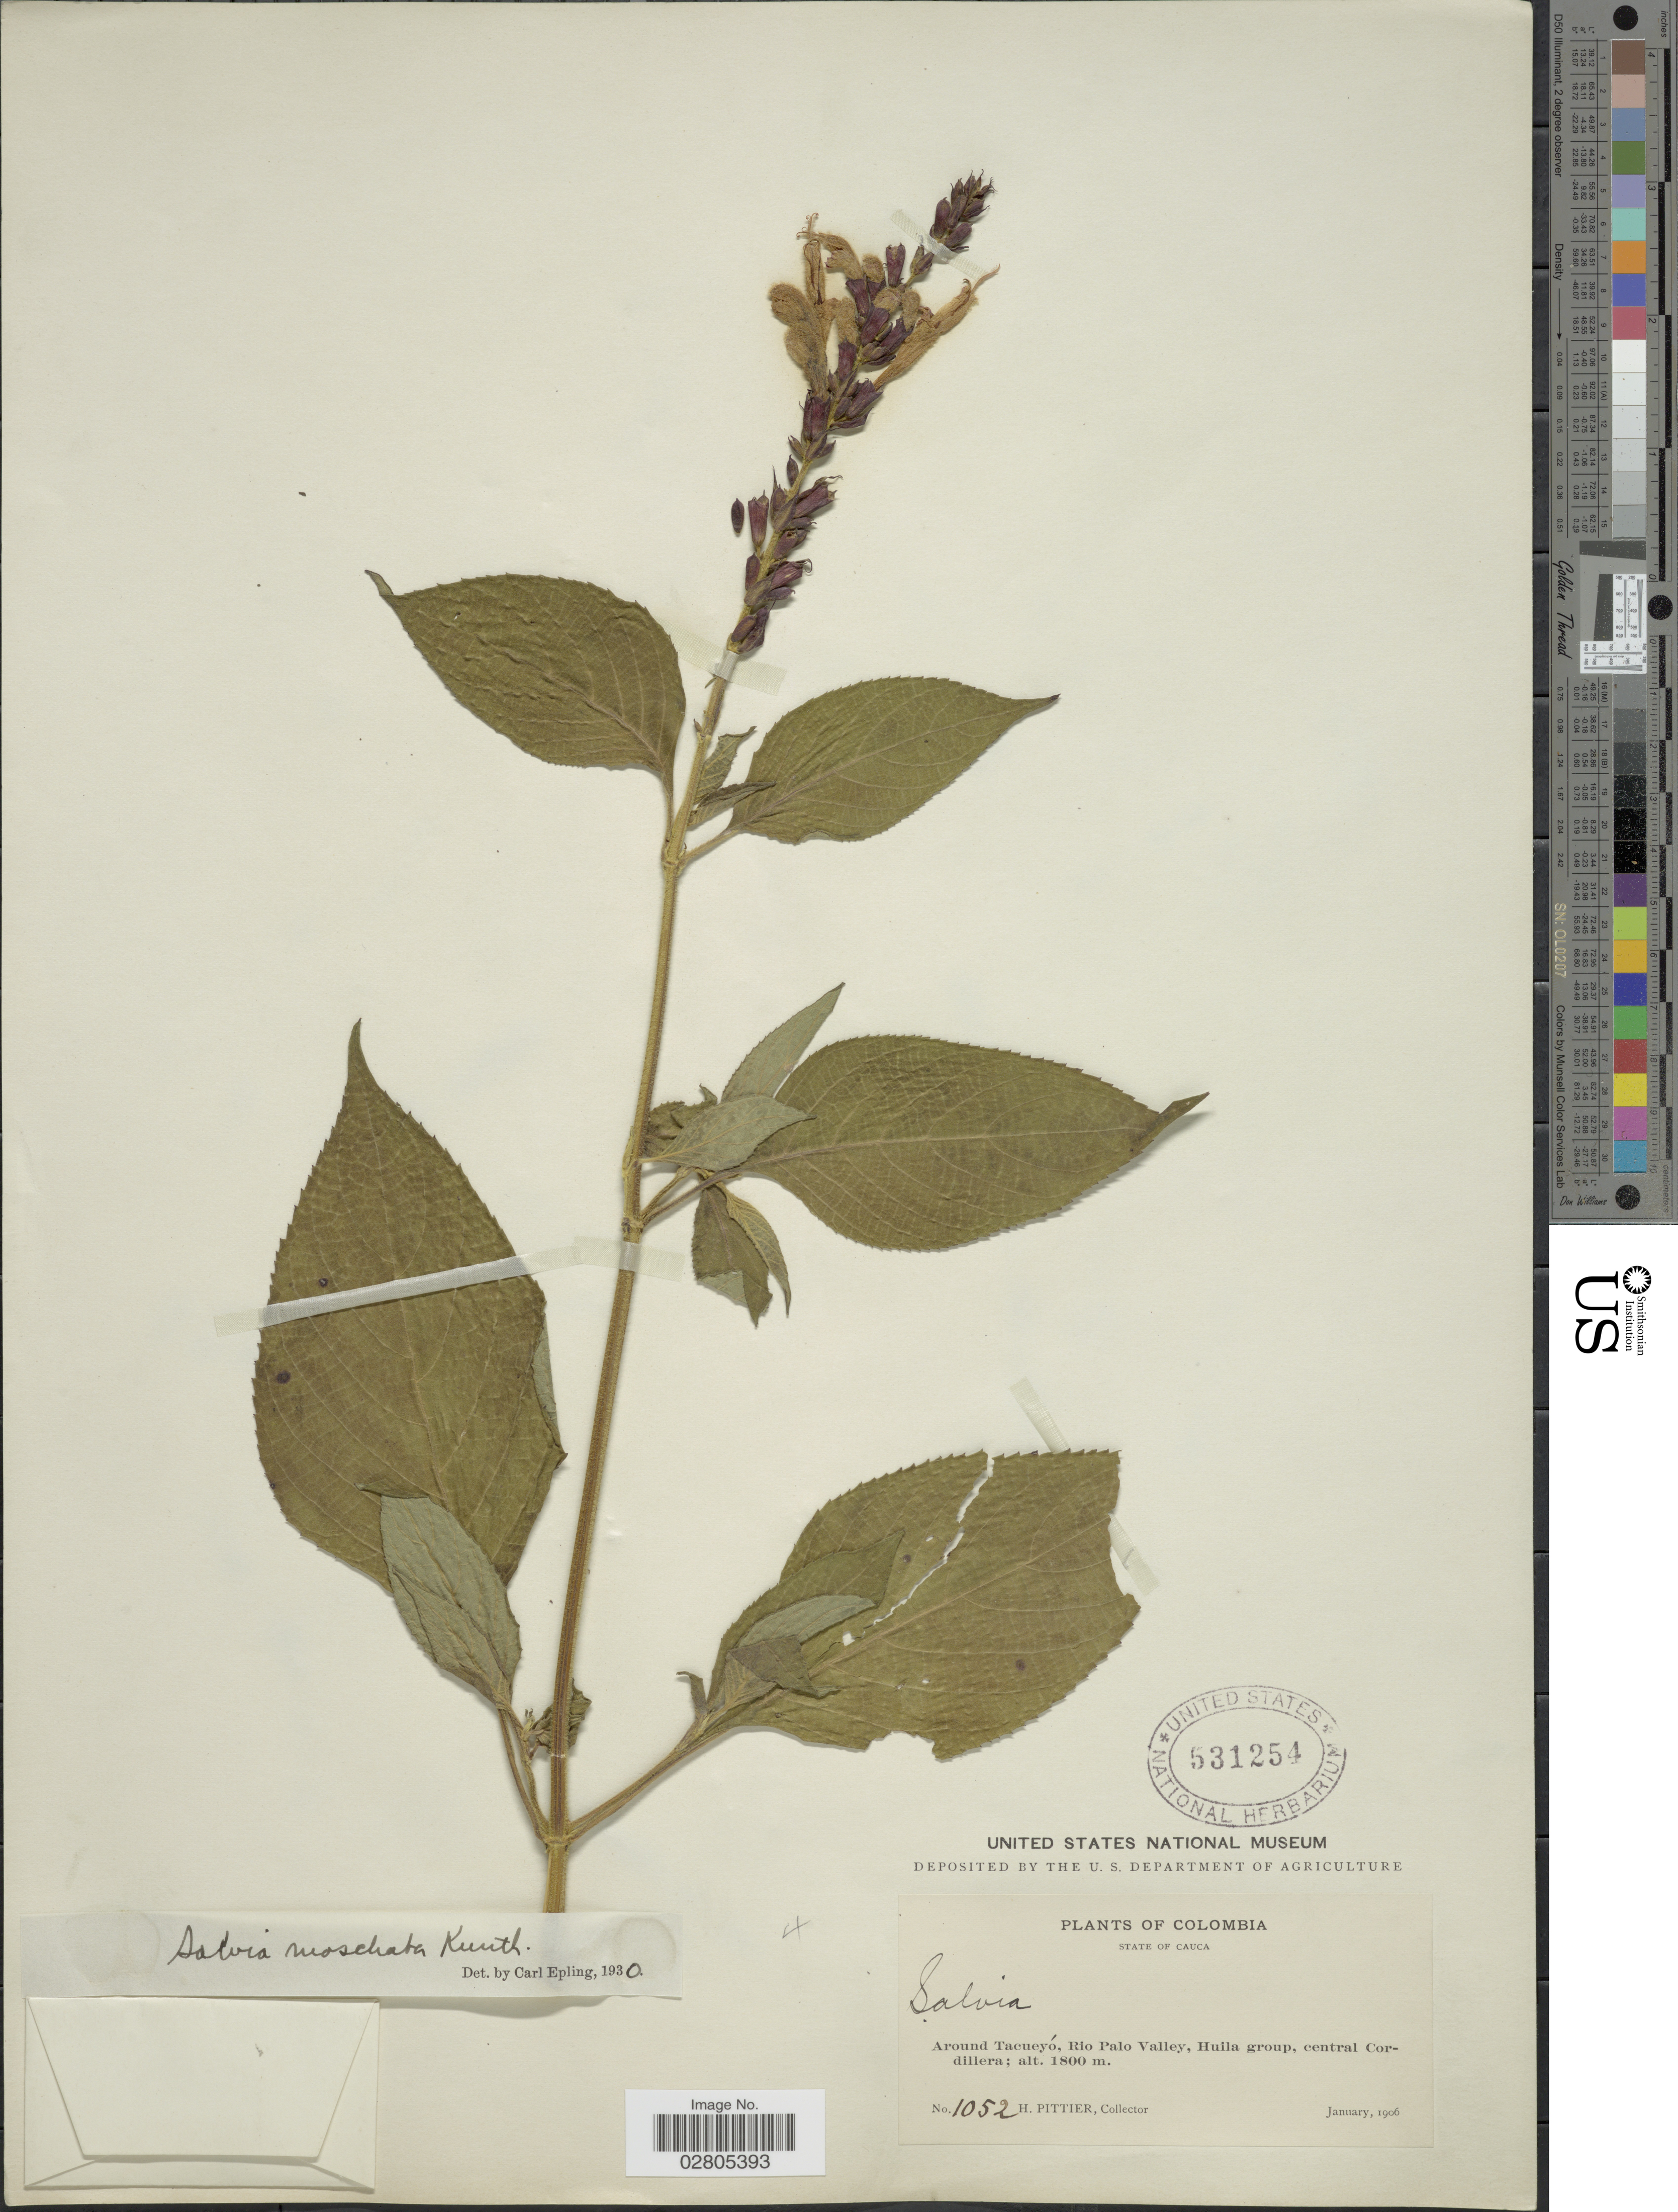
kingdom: Plantae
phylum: Tracheophyta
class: Magnoliopsida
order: Lamiales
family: Lamiaceae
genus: Salvia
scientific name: Salvia tortuosa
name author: Kunth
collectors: H. F. Pittier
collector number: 1052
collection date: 1906-01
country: Colombia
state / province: Cauca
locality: Around Tacueyó, Rio Palo Valley, Huila group, central Cordillera.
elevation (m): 1800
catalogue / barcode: US 531254